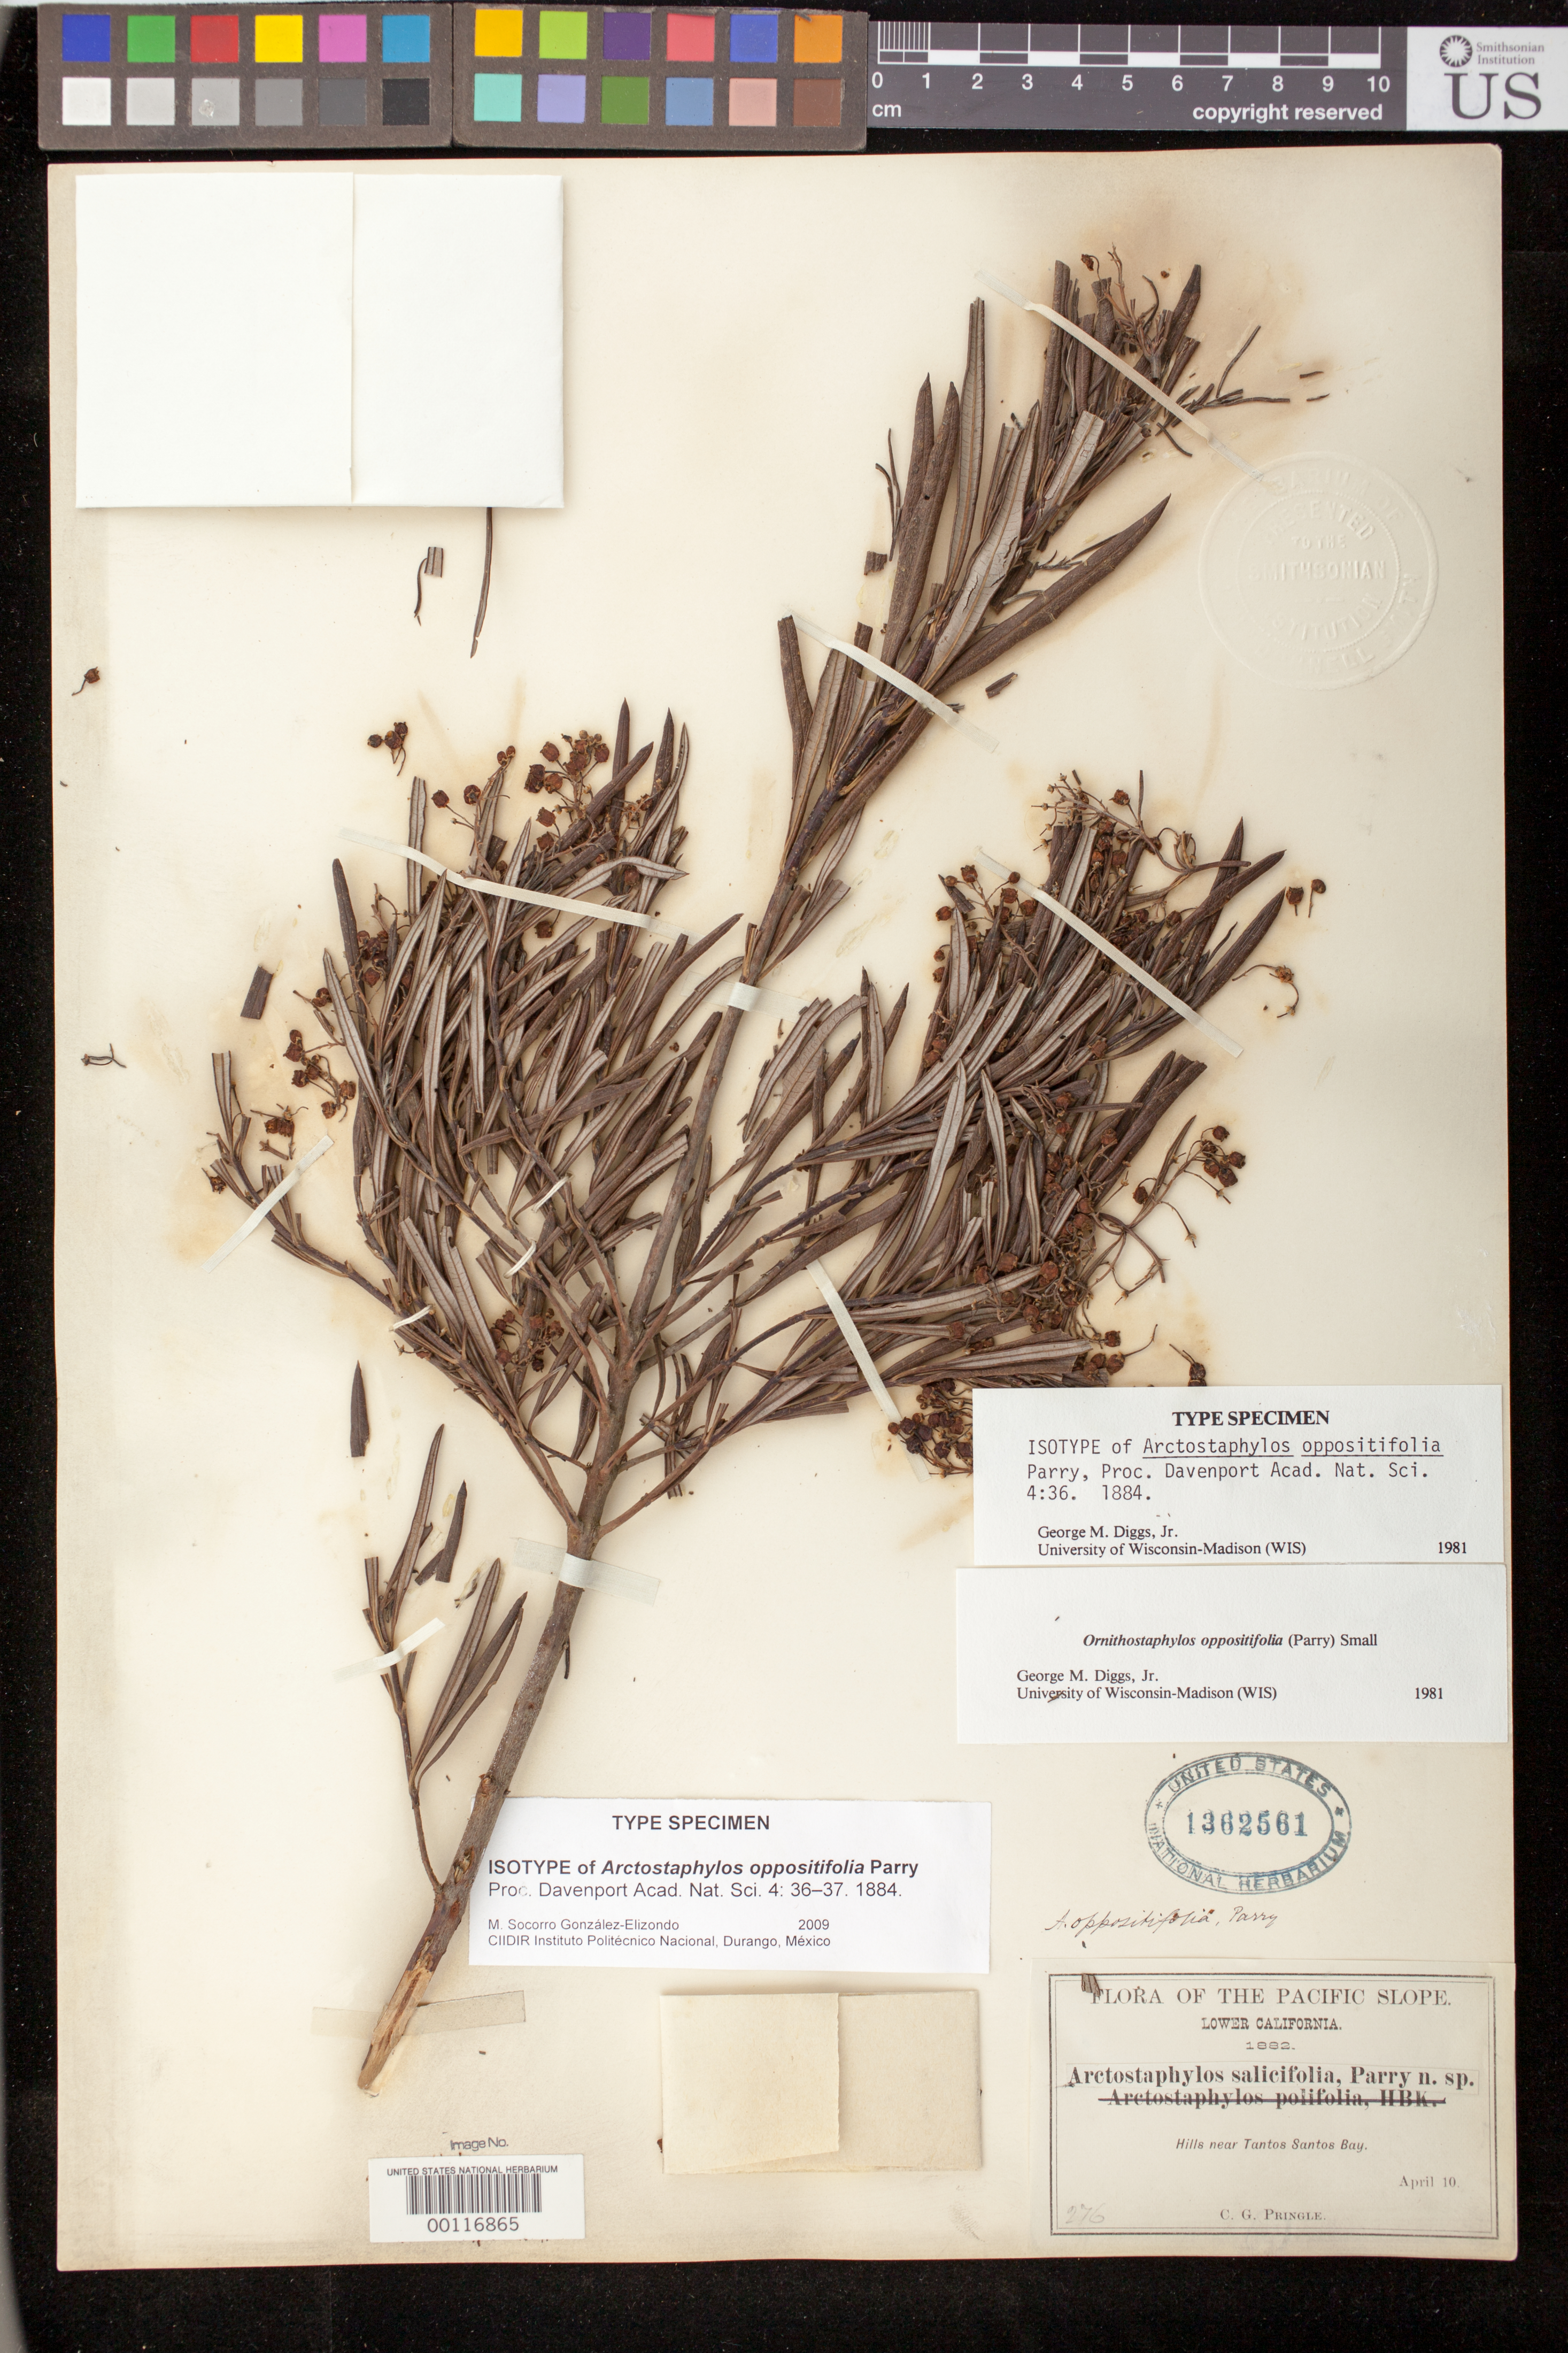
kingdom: Plantae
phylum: Tracheophyta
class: Magnoliopsida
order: Ericales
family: Ericaceae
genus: Arctostaphylos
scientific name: Arctostaphylos oppositifolia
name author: Parry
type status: Isosyntype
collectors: C. G. Pringle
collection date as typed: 10 Apr 1882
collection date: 1882-04-10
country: Mexico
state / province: Baja California Sur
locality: Lower California. Hills near Tantos Santos Bay.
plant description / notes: Annotated as isotype by G.M. Diggs (1981) and M. Socorro González-Elizondo (2009) but protologue cites 2 collections without designating a type.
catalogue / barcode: US 1362561